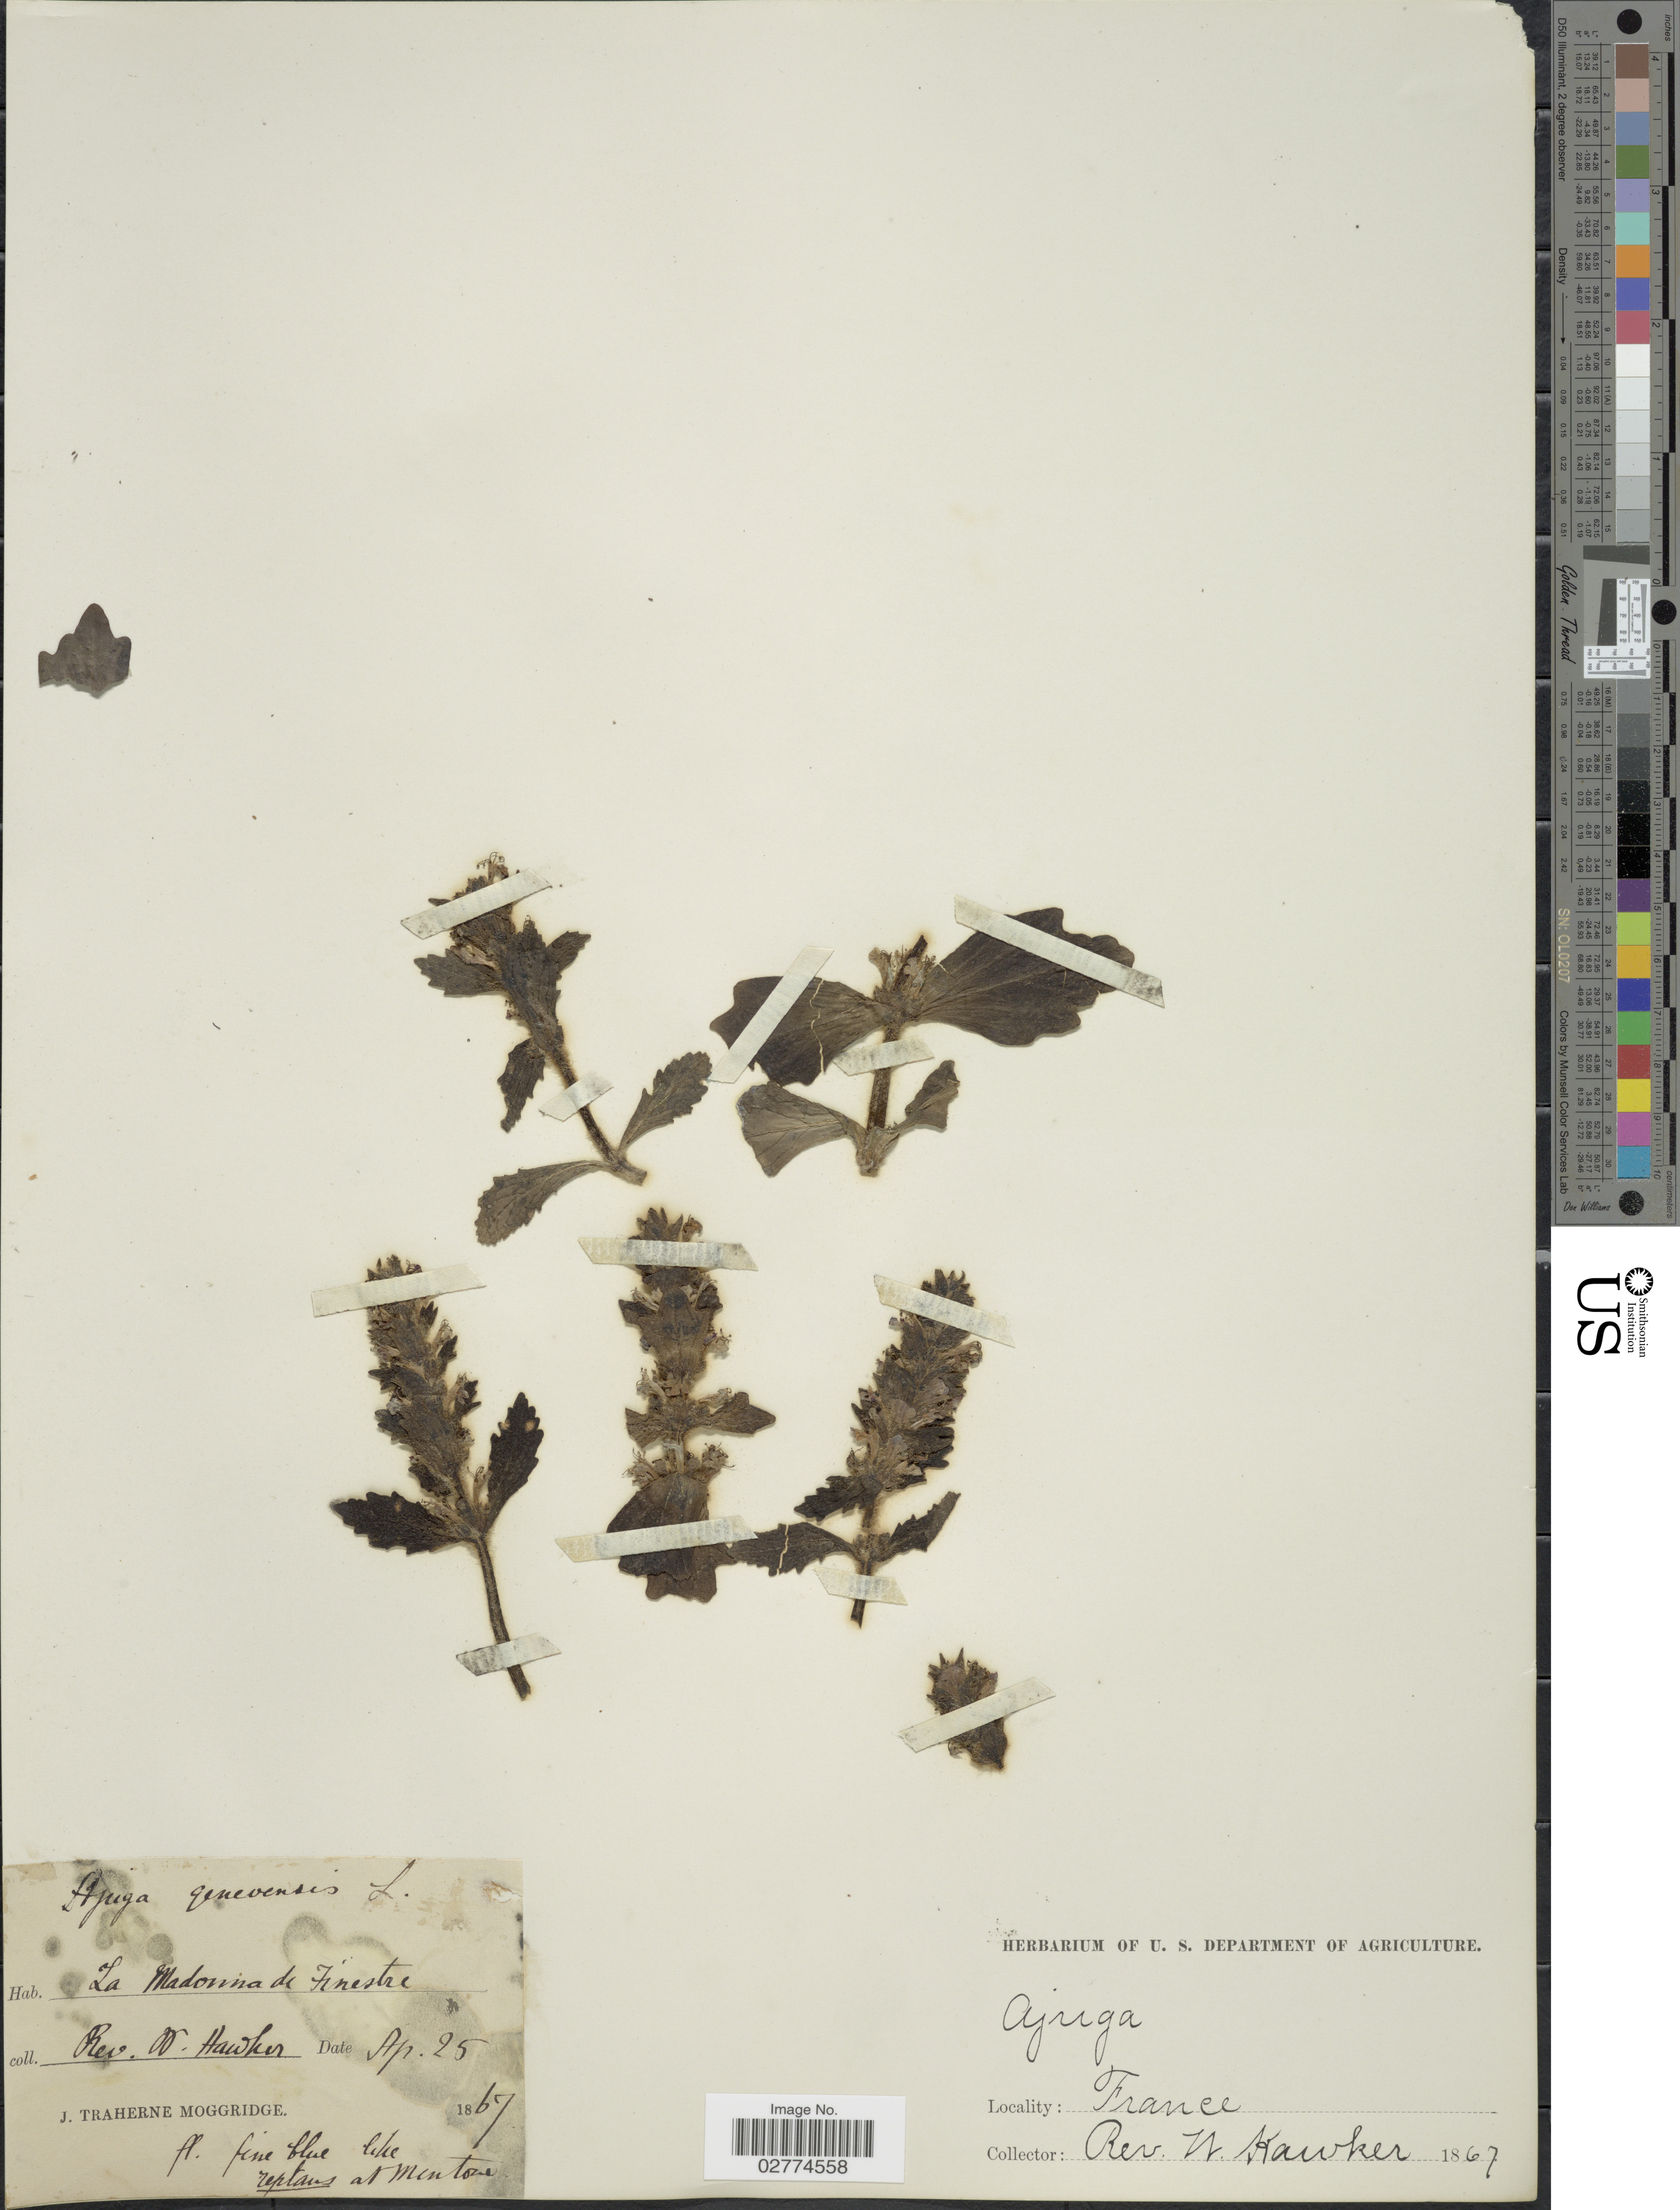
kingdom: Plantae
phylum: Tracheophyta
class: Magnoliopsida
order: Lamiales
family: Lamiaceae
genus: Ajuga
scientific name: Ajuga sp.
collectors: W. Hawker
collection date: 1867-04-25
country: France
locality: La Madonna de Finestre.